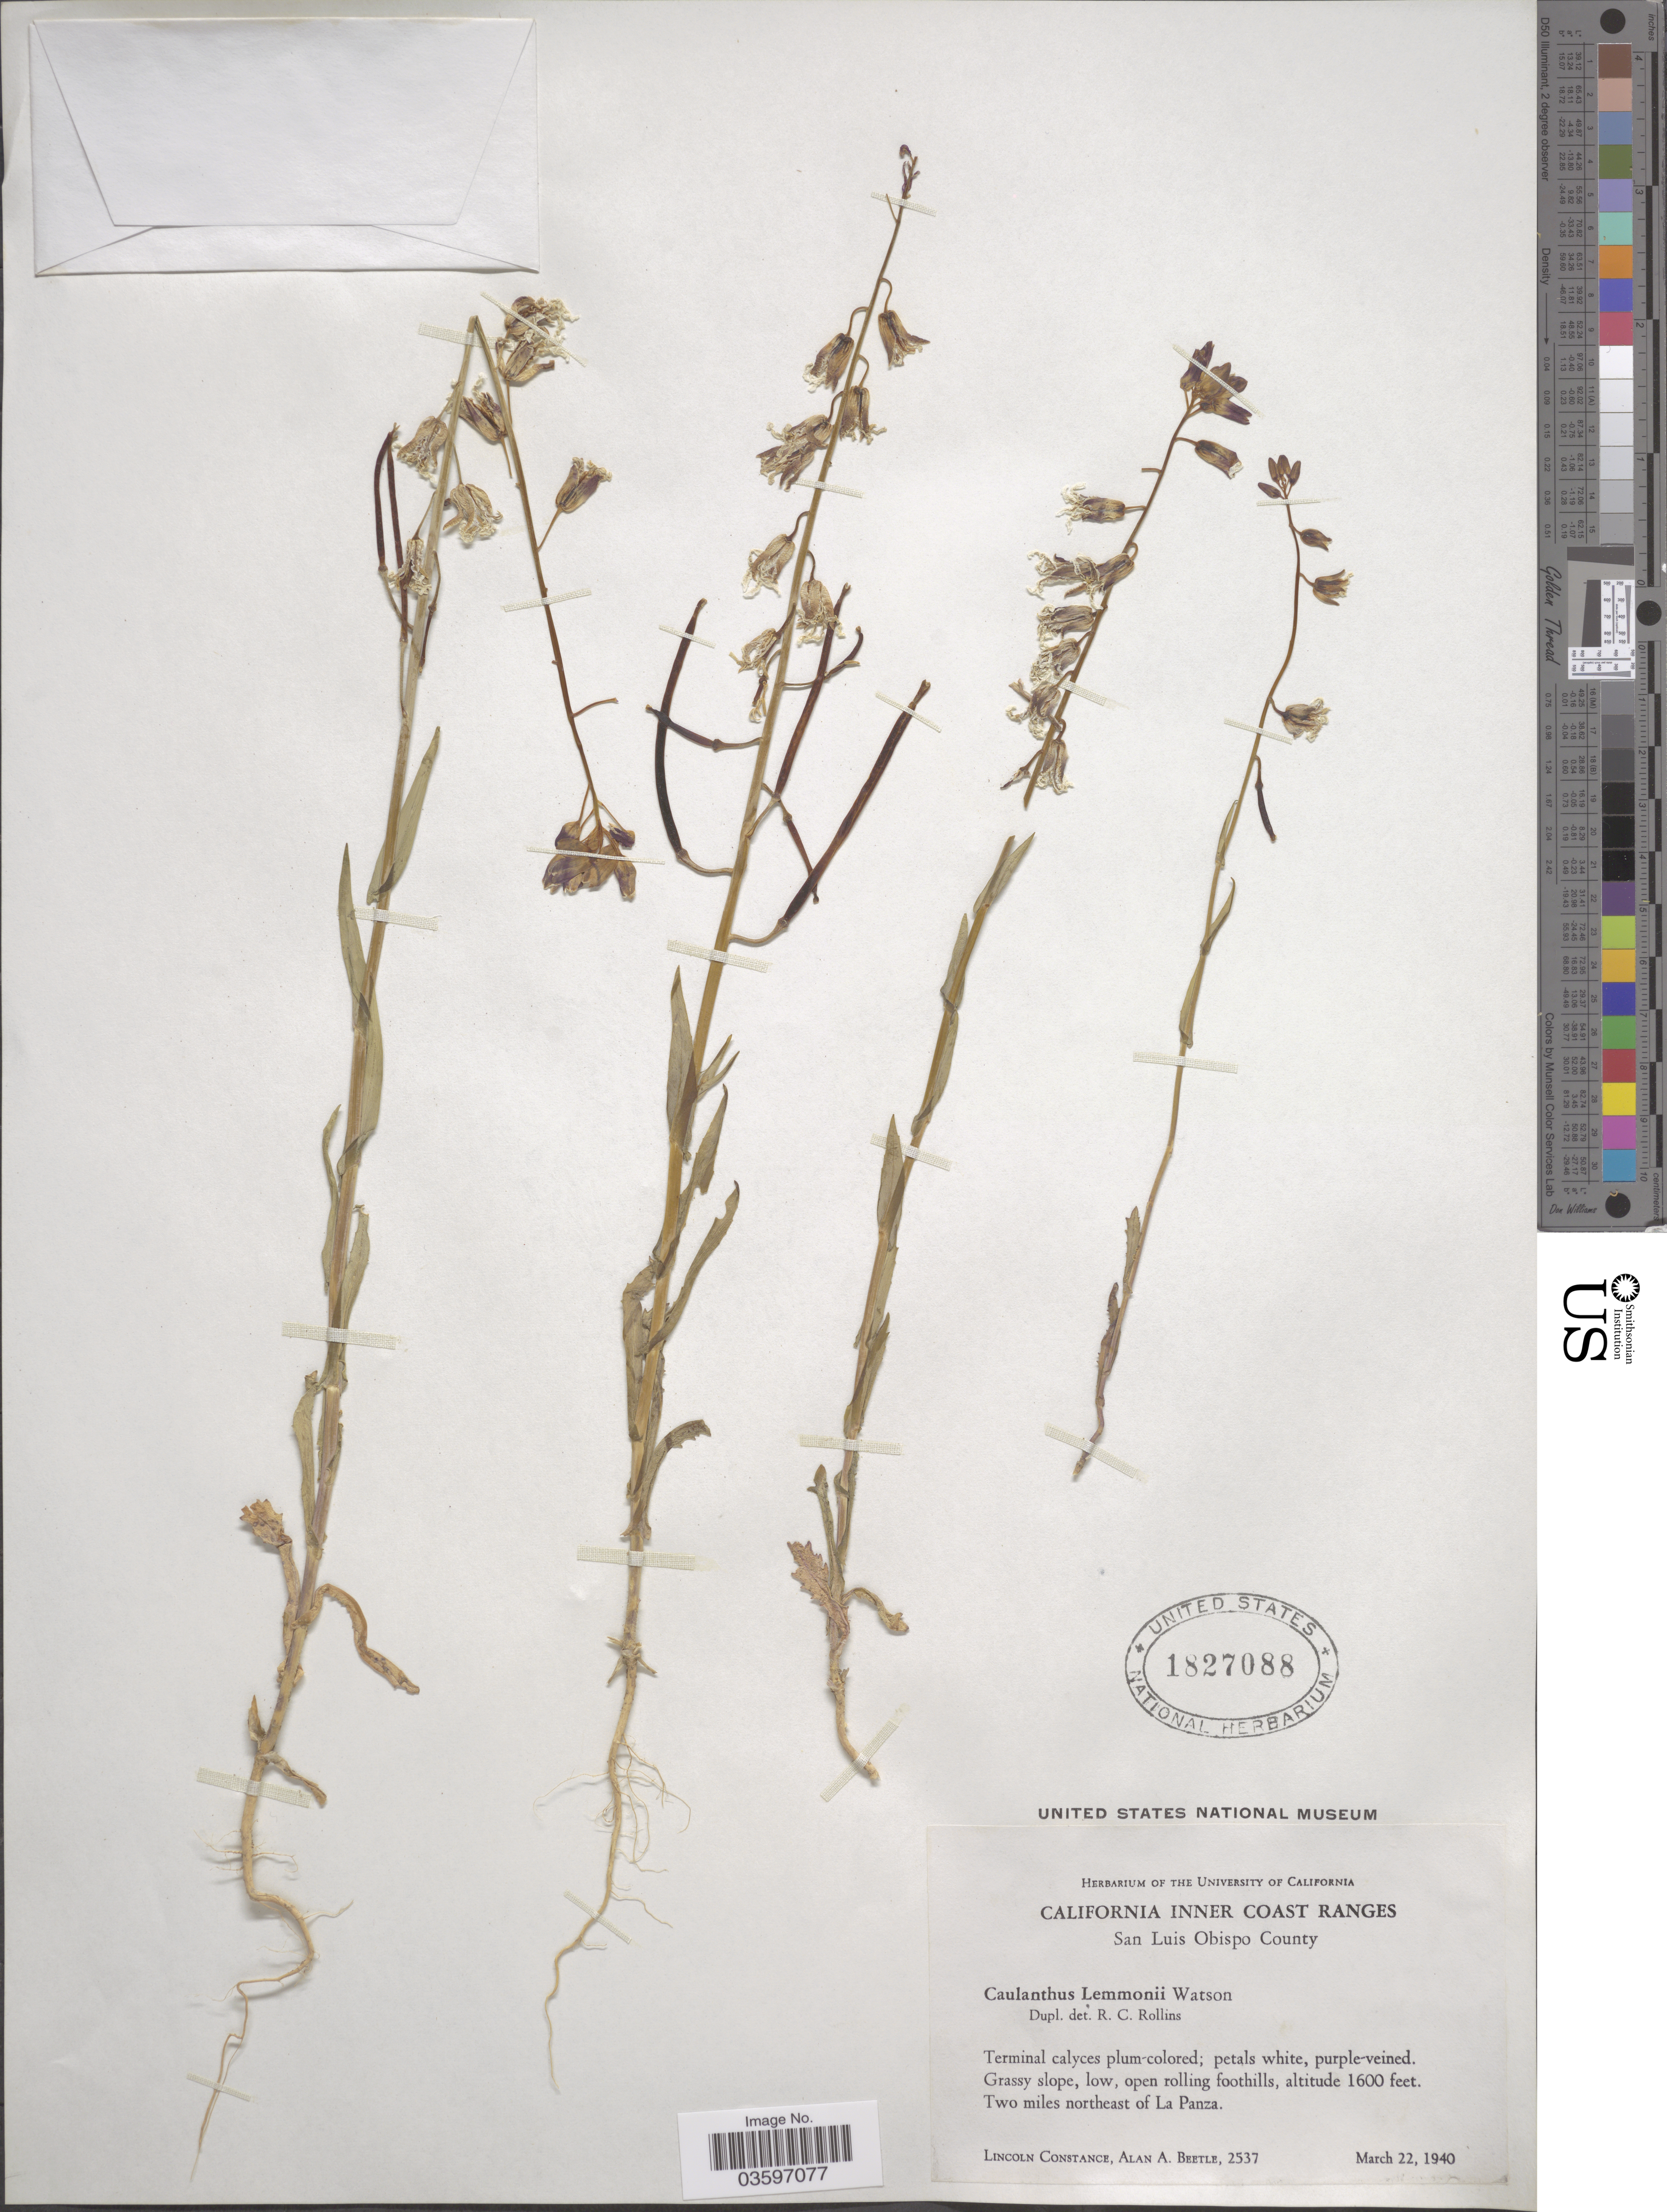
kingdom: Plantae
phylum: Tracheophyta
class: Magnoliopsida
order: Brassicales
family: Brassicaceae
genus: Caulanthus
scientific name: Caulanthus lemmonii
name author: S. Watson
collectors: L. Constance & A. A. Beetle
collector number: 2537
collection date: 1940-03-22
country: United States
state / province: California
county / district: San Luis Obispo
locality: California Inner Coast Ranges. San Luis Obispo County. Two miles northeast of La Panza.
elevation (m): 488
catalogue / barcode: US 1827088